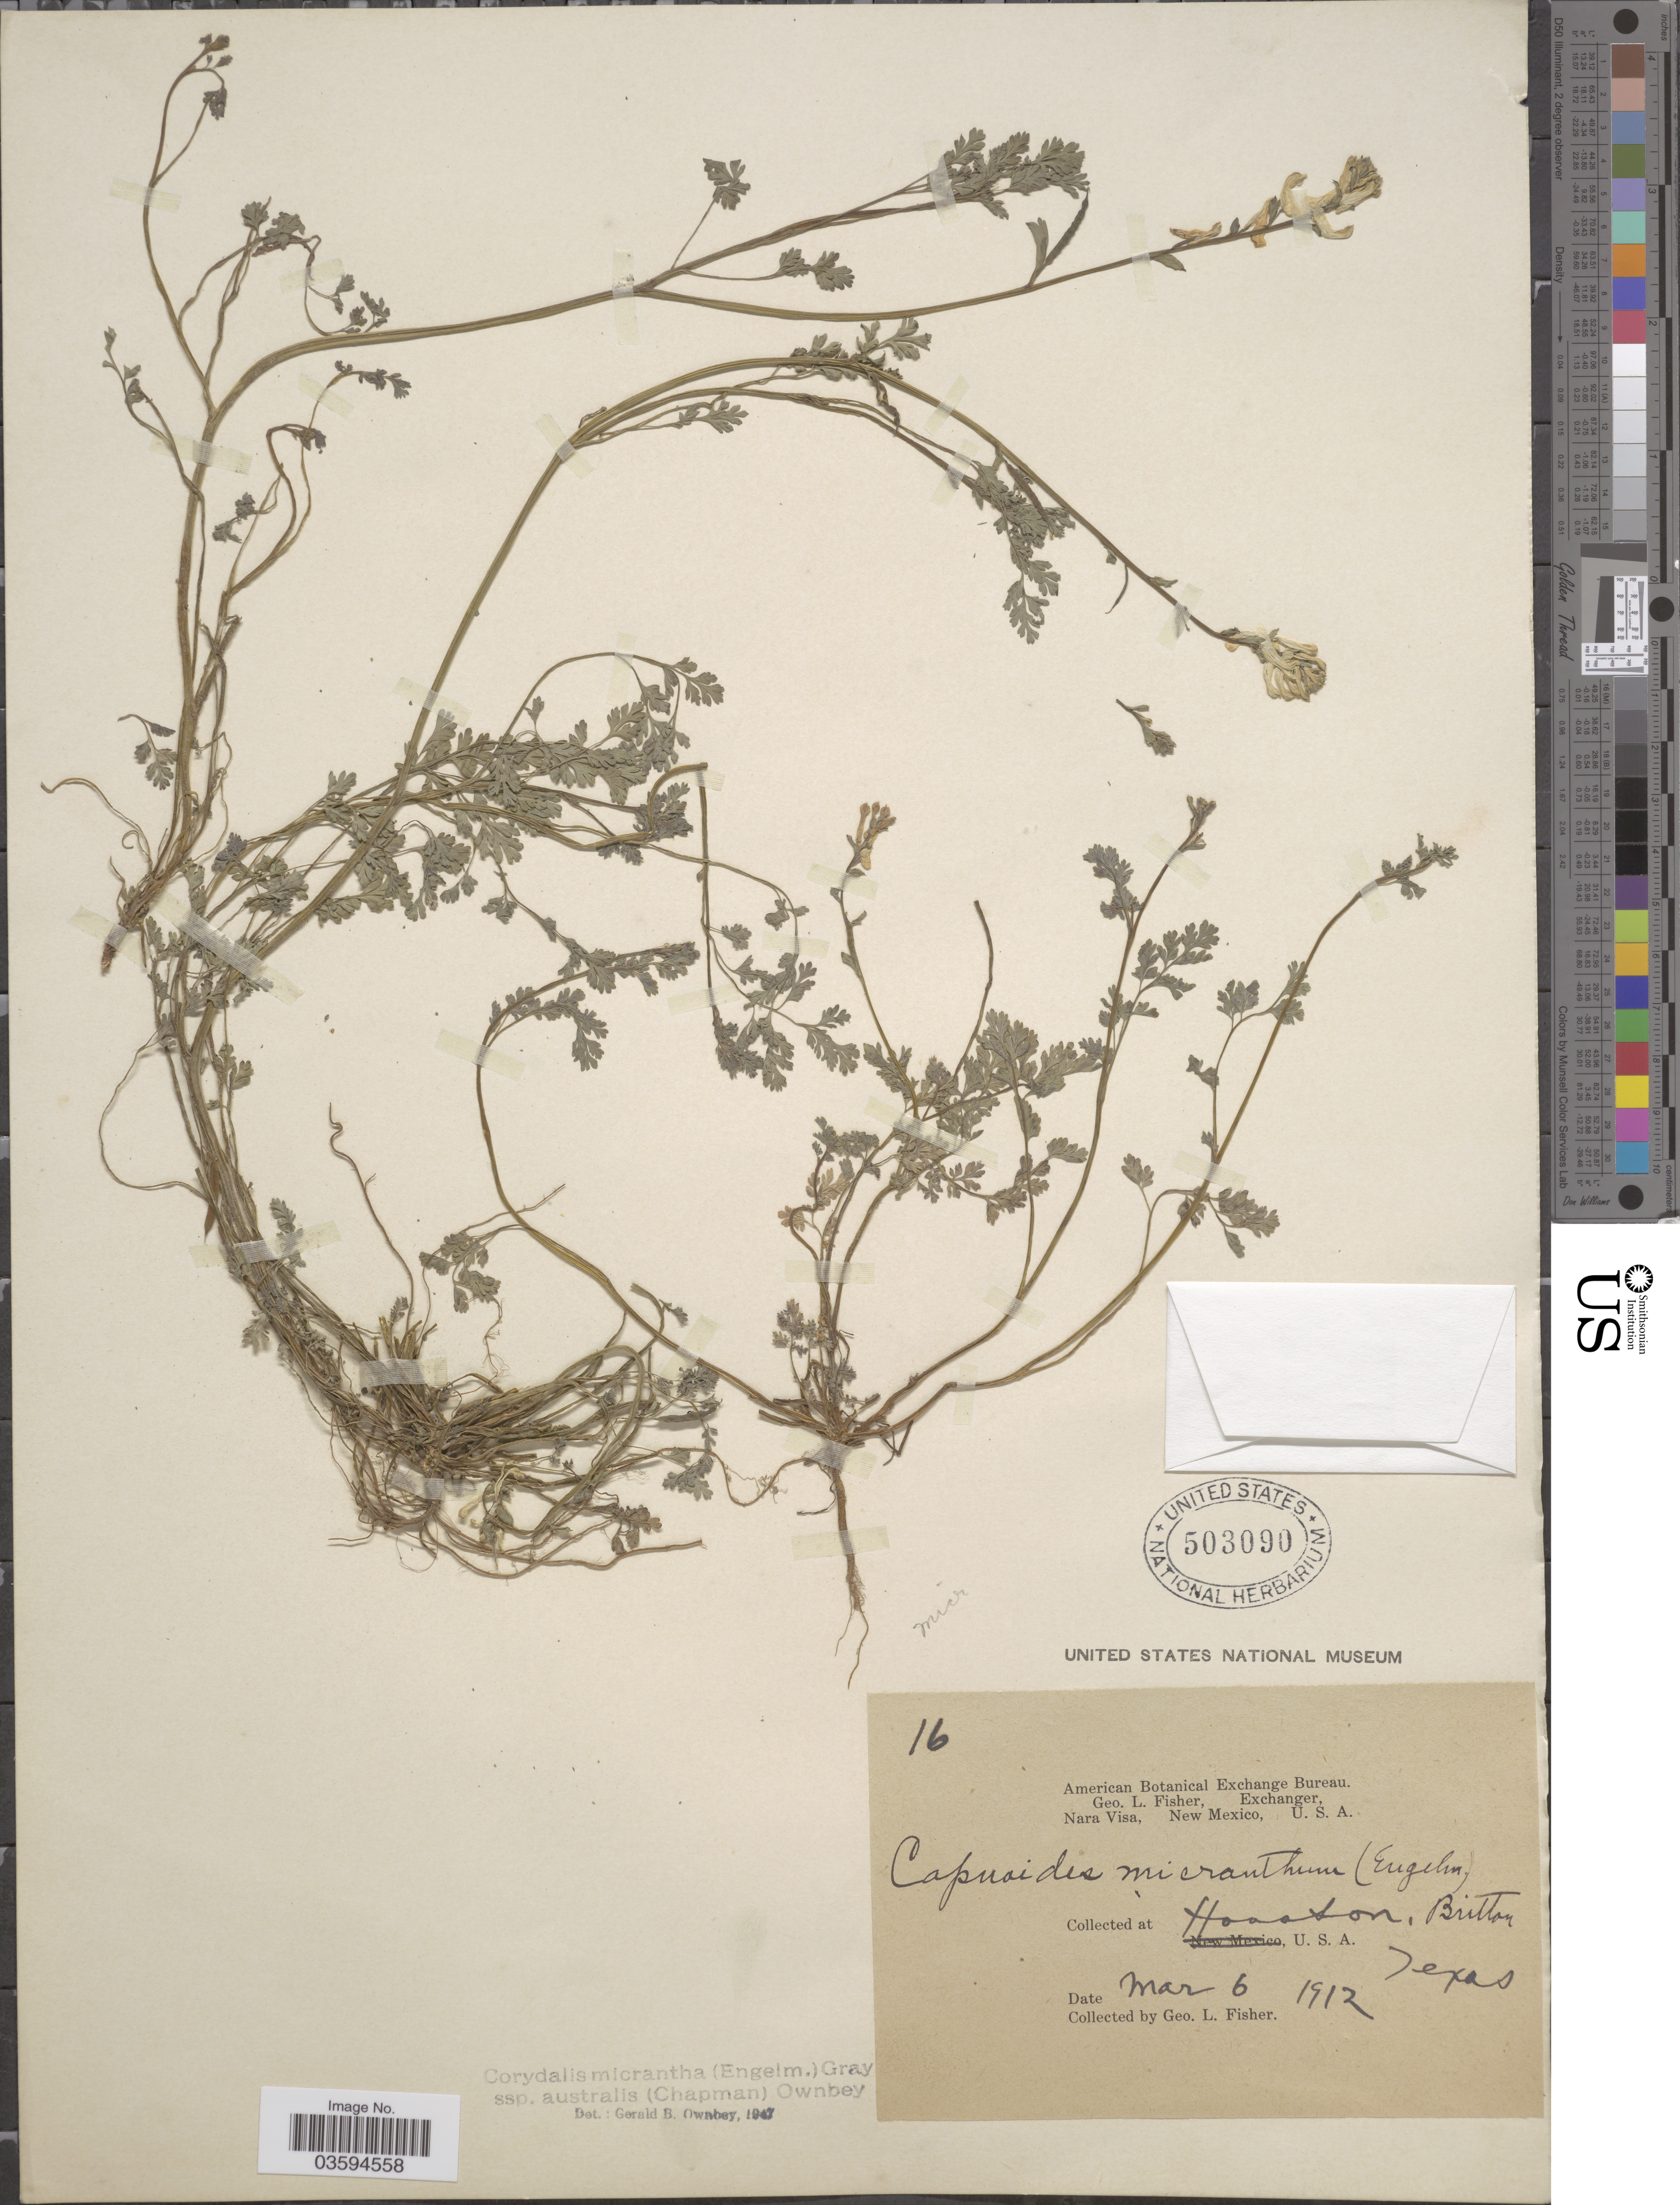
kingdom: Plantae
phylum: Tracheophyta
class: Magnoliopsida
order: Ranunculales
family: Papaveraceae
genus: Corydalis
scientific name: Corydalis micrantha subsp. australis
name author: (Chapm.) G.B. Ownbey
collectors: G. L. Fisher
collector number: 16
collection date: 1912-03-06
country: United States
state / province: Texas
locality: Houston, U.S.A.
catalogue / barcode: US 503090